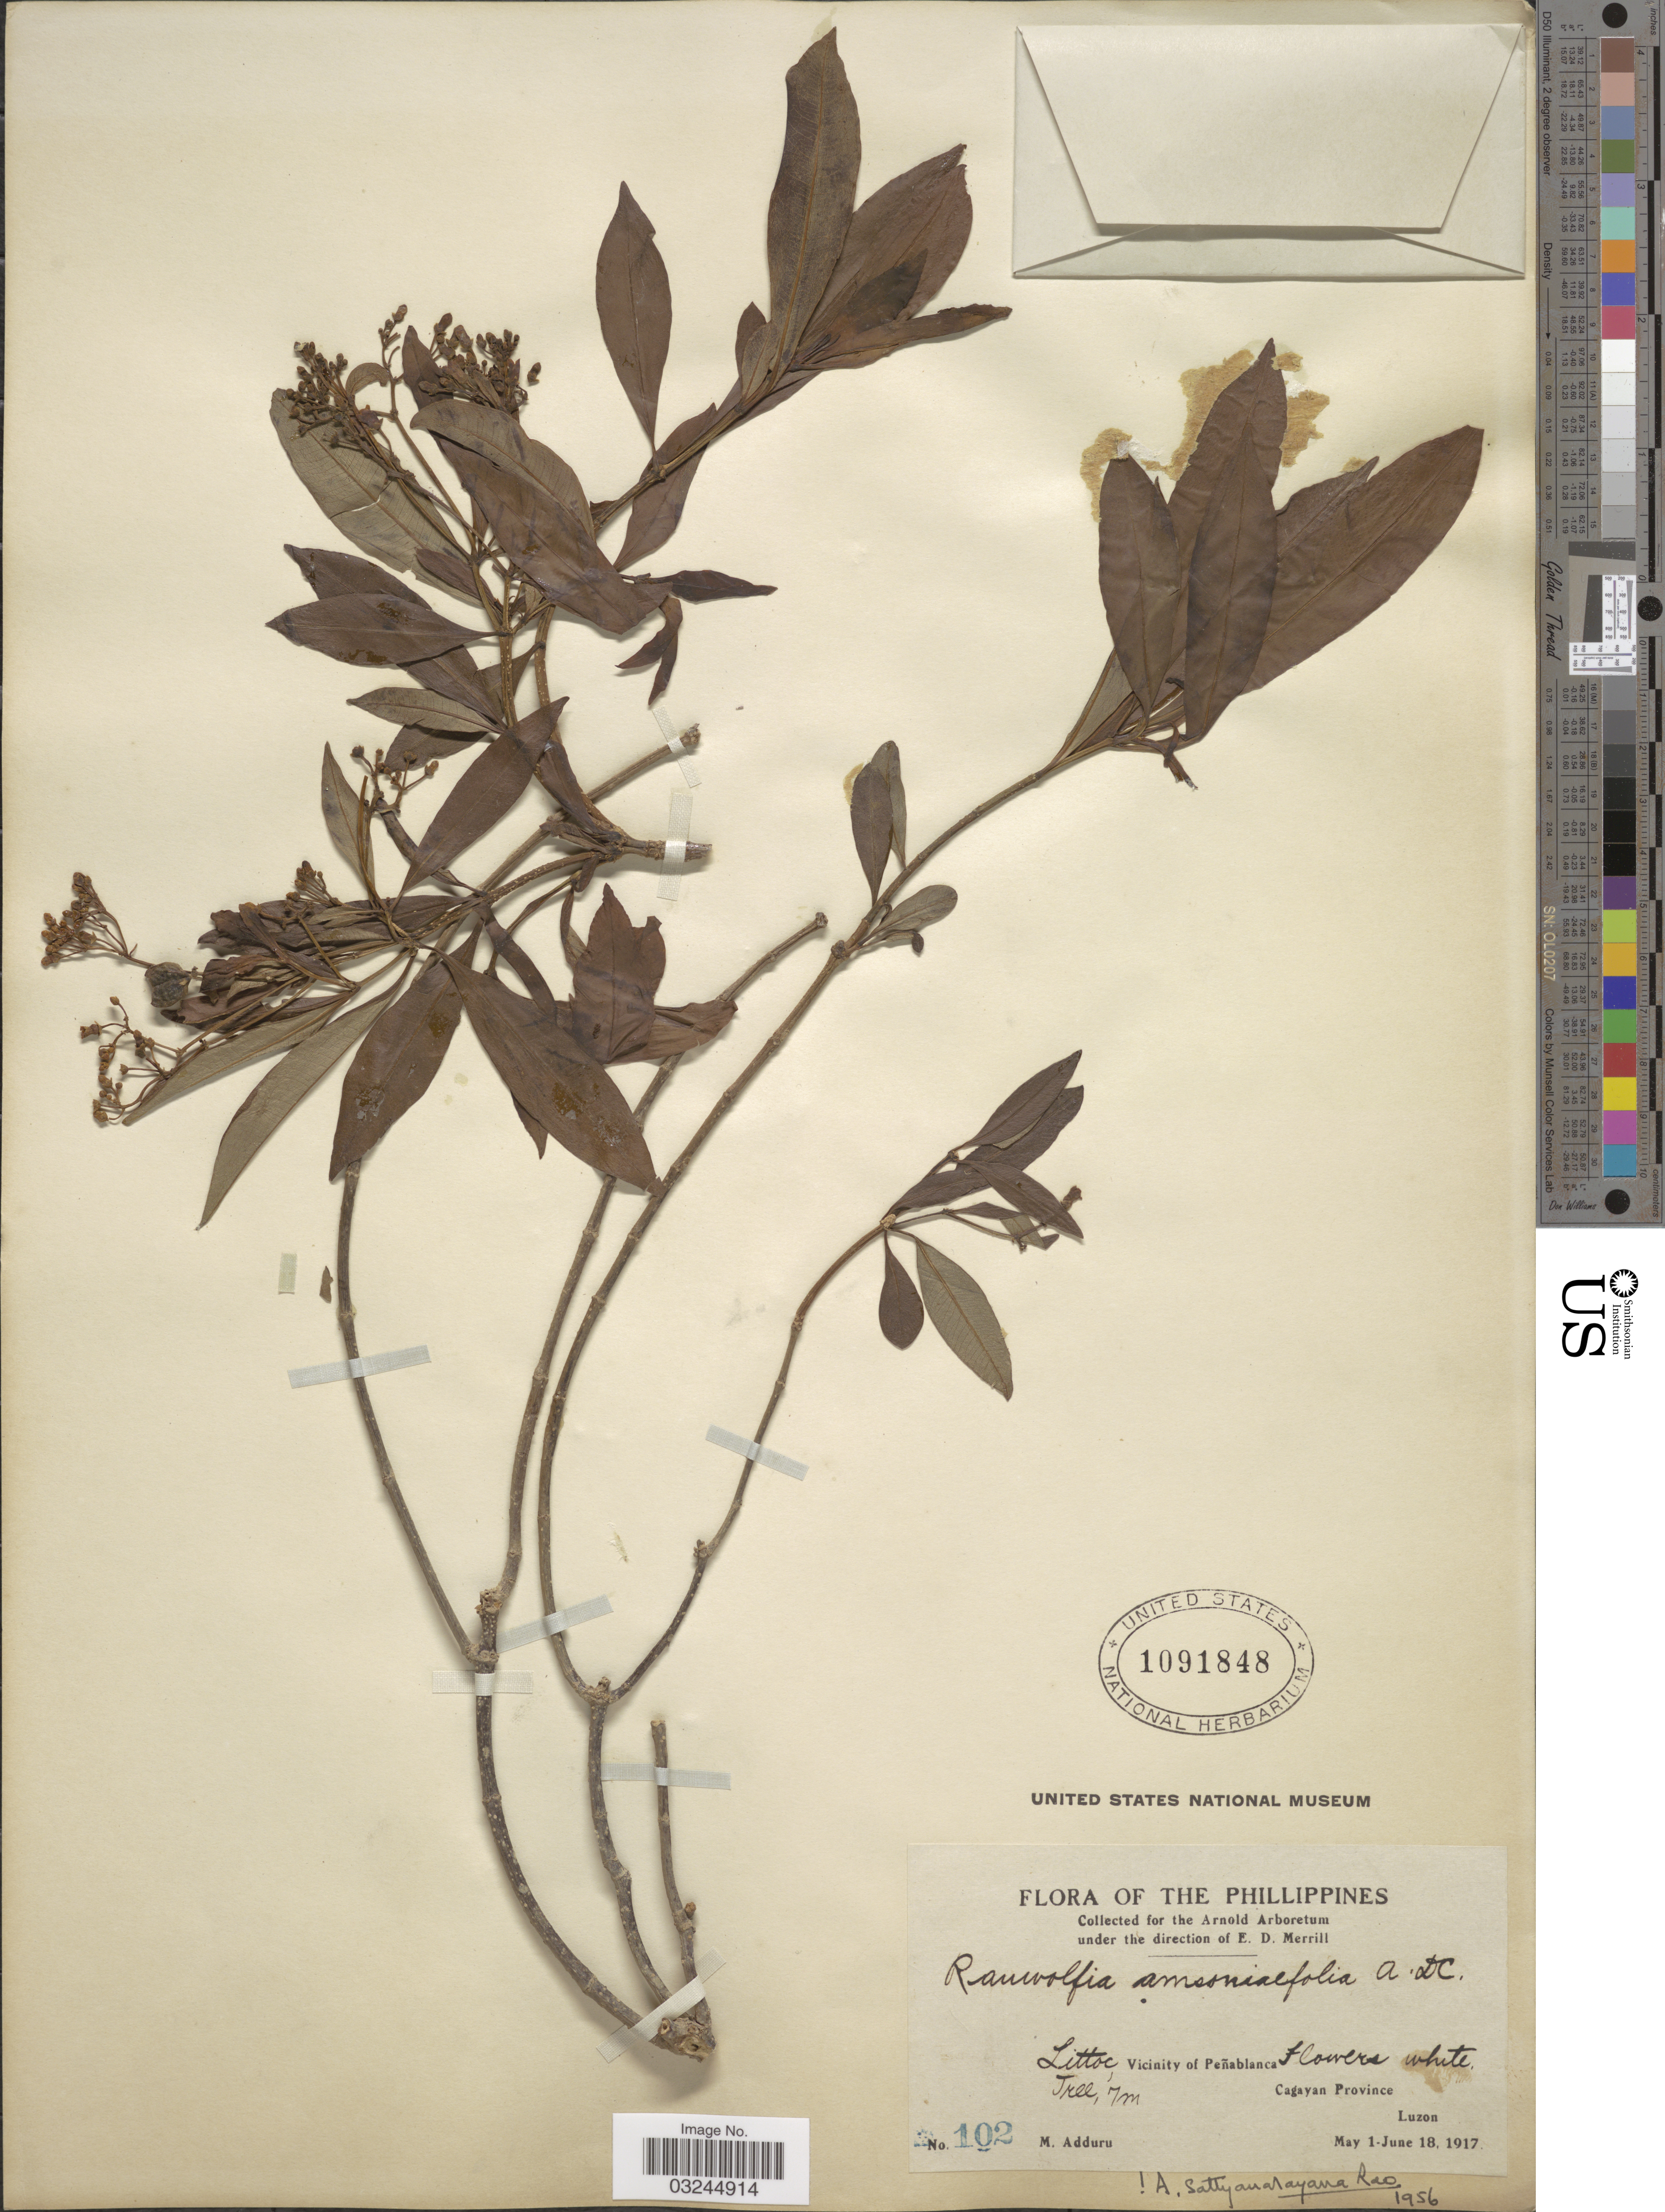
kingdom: Plantae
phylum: Tracheophyta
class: Magnoliopsida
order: Gentianales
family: Apocynaceae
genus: Rauvolfia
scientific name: Rauvolfia amsoniifolia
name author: A. DC.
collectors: M. Adduru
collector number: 102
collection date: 1917-05-01/1917-06-18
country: Philippines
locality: Littoc, Vicinity of Peñablanca. Cagayan Province. Luzon.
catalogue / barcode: US 1091848